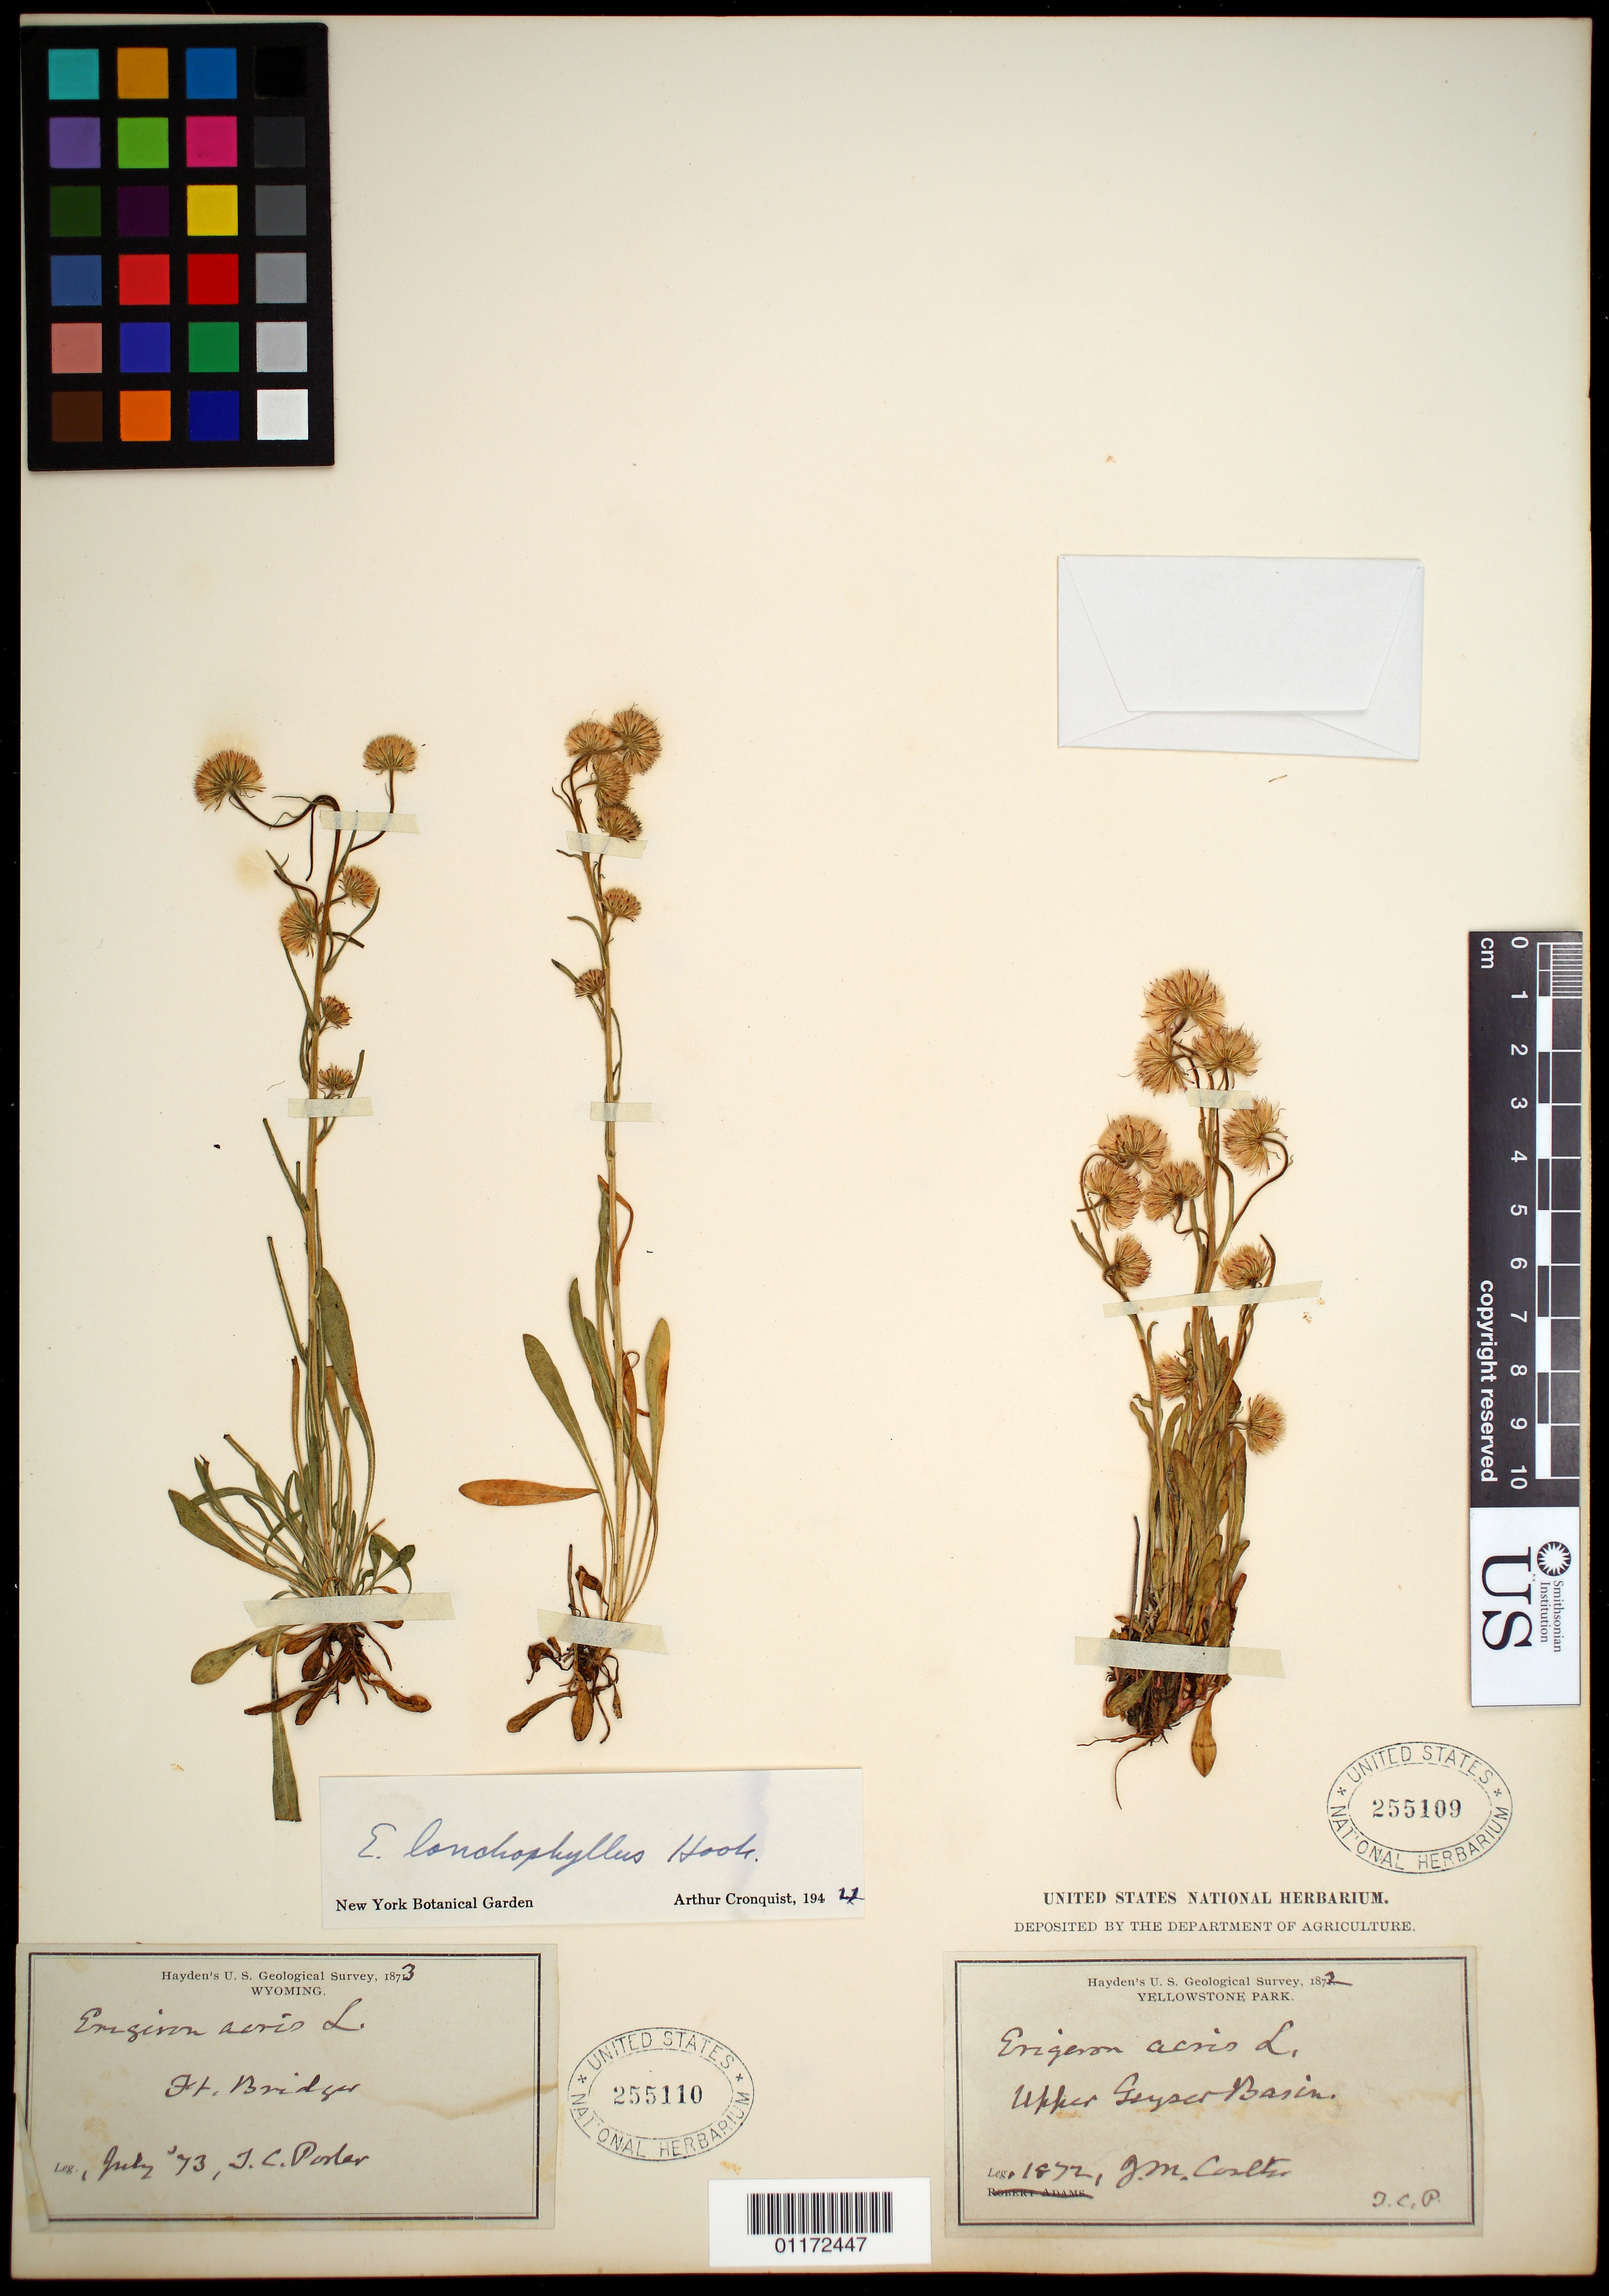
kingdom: Plantae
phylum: Tracheophyta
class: Magnoliopsida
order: Asterales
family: Asteraceae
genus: Erigeron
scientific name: Erigeron lonchophyllus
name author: Hook.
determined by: Cronquist, A. J.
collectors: J. M. Coulter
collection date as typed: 1872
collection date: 1872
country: United States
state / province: Wyoming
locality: Upper Geyser Basin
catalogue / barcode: US 255109